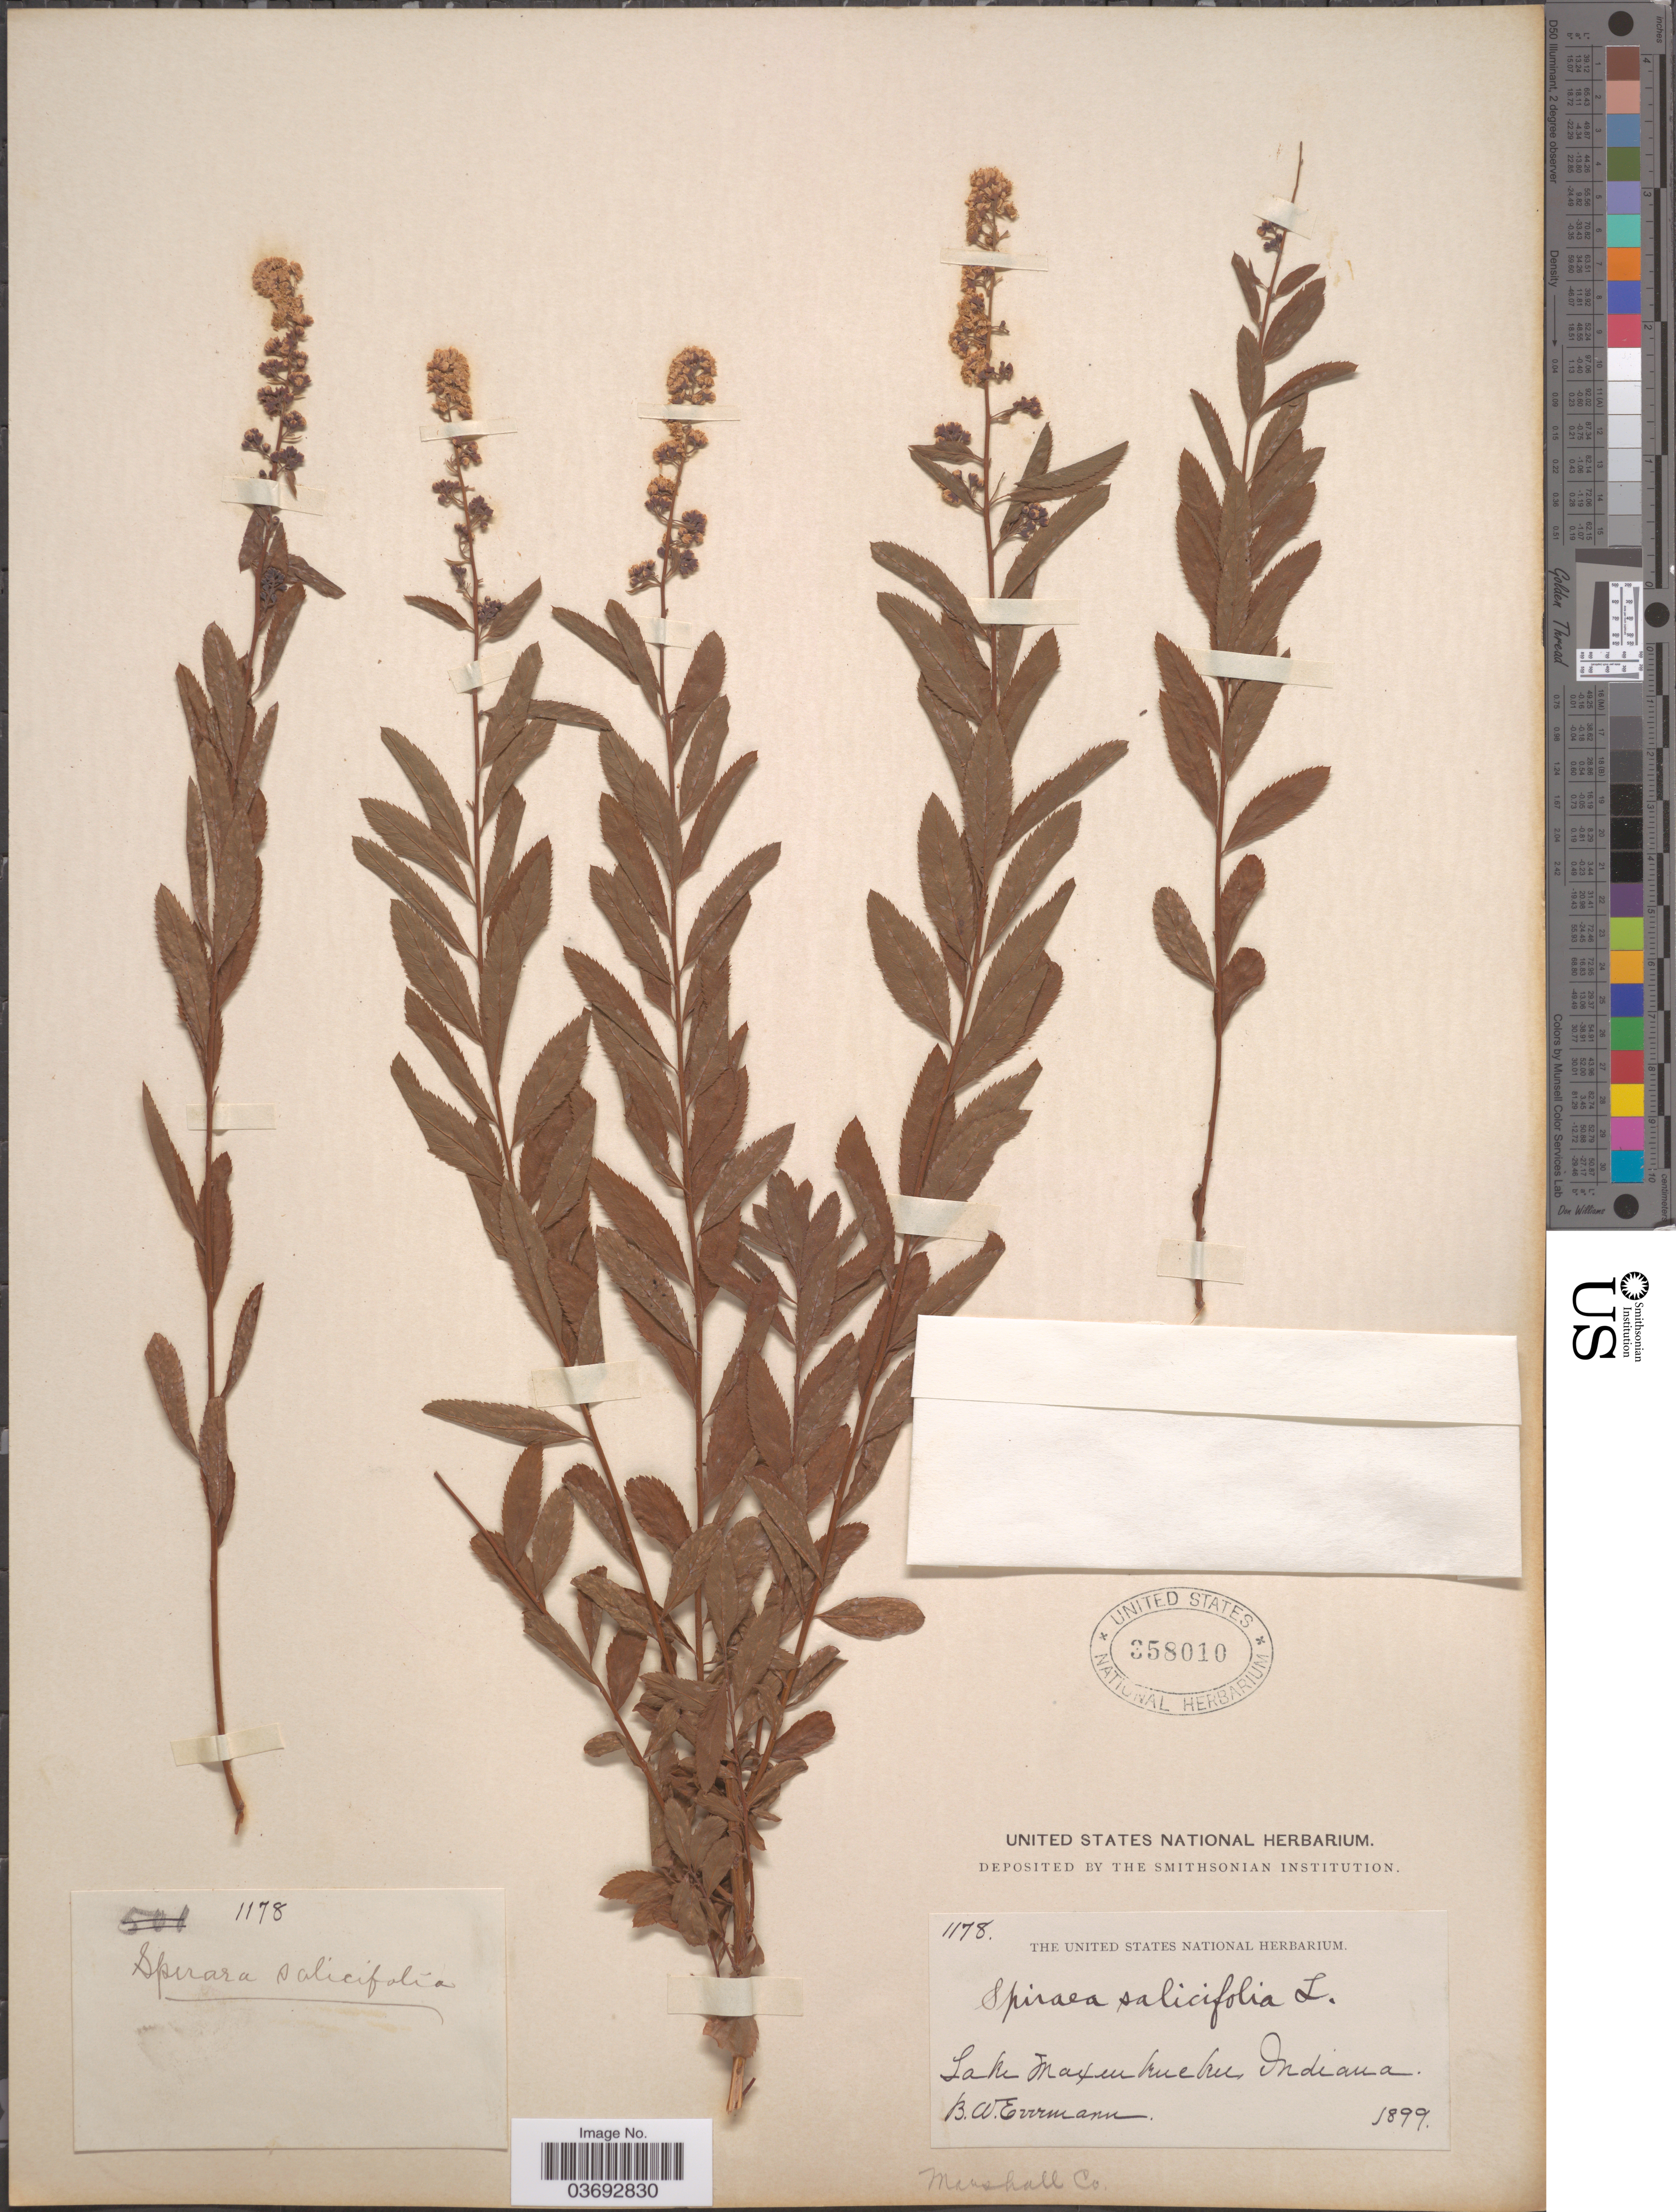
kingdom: Plantae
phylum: Tracheophyta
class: Magnoliopsida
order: Rosales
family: Rosaceae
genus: Spiraea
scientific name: Spiraea salicifolia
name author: L.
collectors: B. W. Evermann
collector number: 1178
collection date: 1899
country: United States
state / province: Indiana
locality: Lake Maxinkuckee. Marshall Co.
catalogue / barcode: US 358010